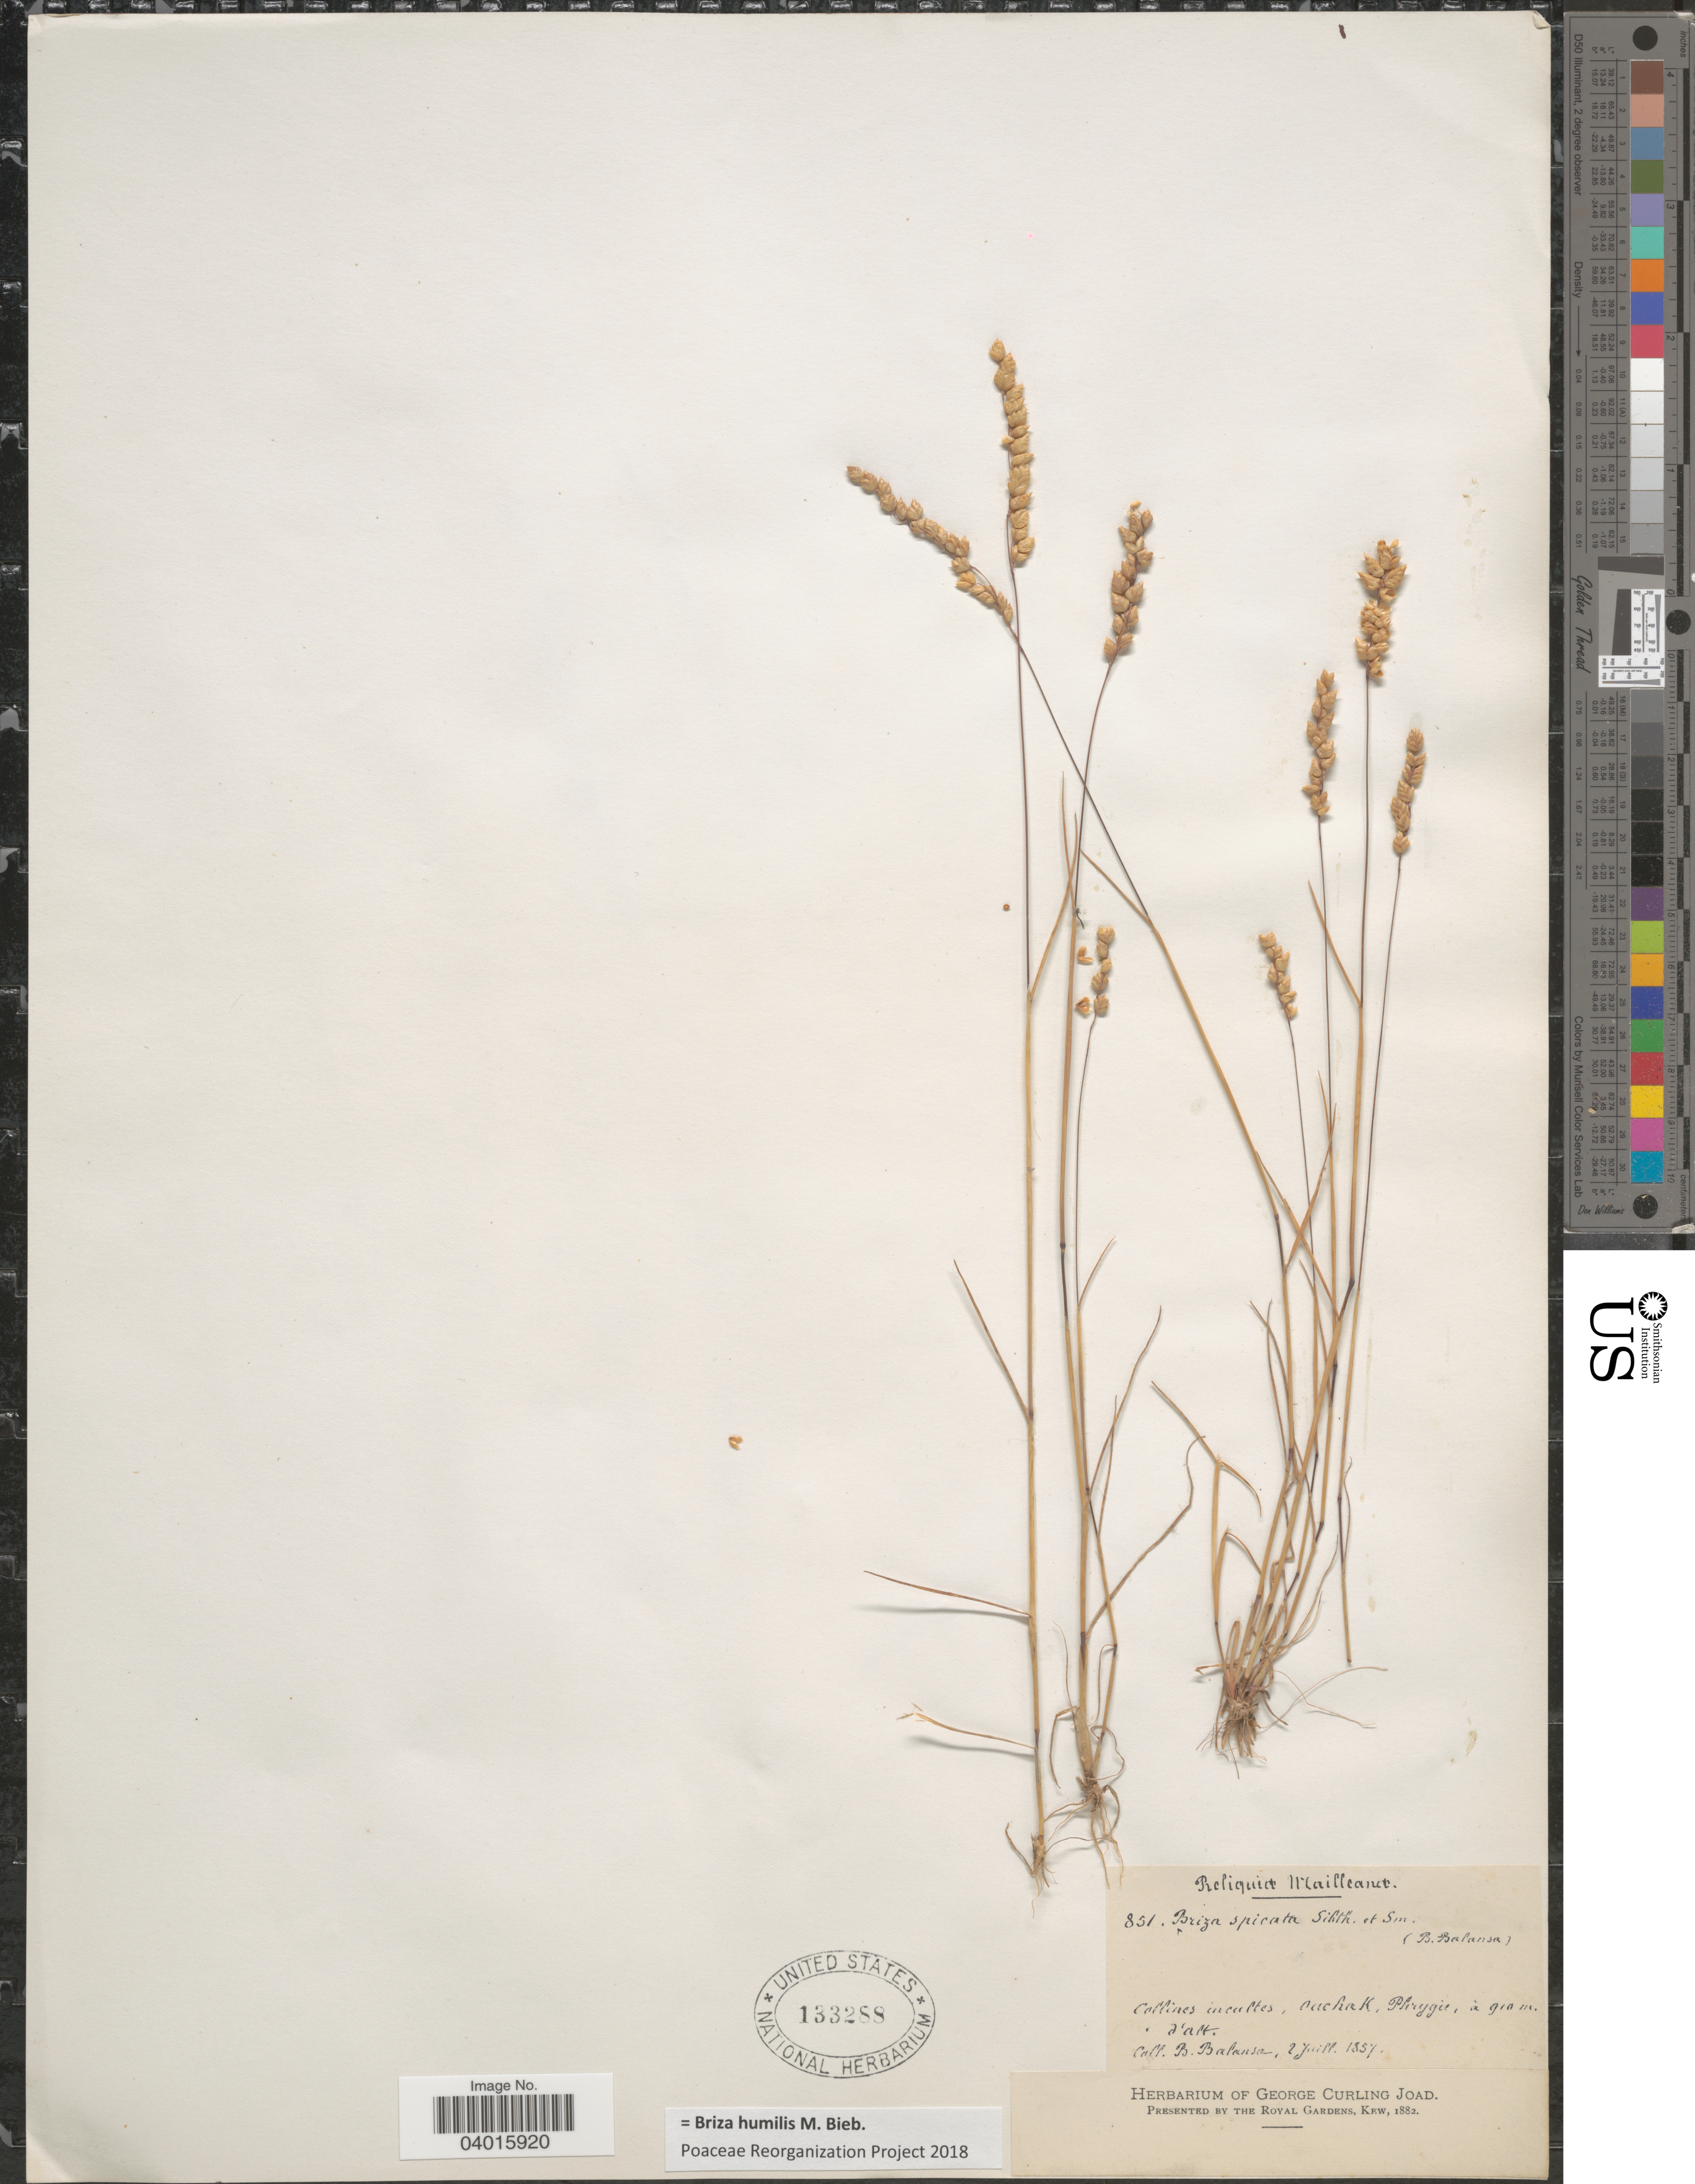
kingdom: Plantae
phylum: Tracheophyta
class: Liliopsida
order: Poales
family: Poaceae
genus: Briza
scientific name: Briza humilis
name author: M. Bieb.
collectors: B. Balansa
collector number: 851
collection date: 1857-07-02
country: Turkey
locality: Collines incultes, Ouchak, Phrygie.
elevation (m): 910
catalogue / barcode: US 133288